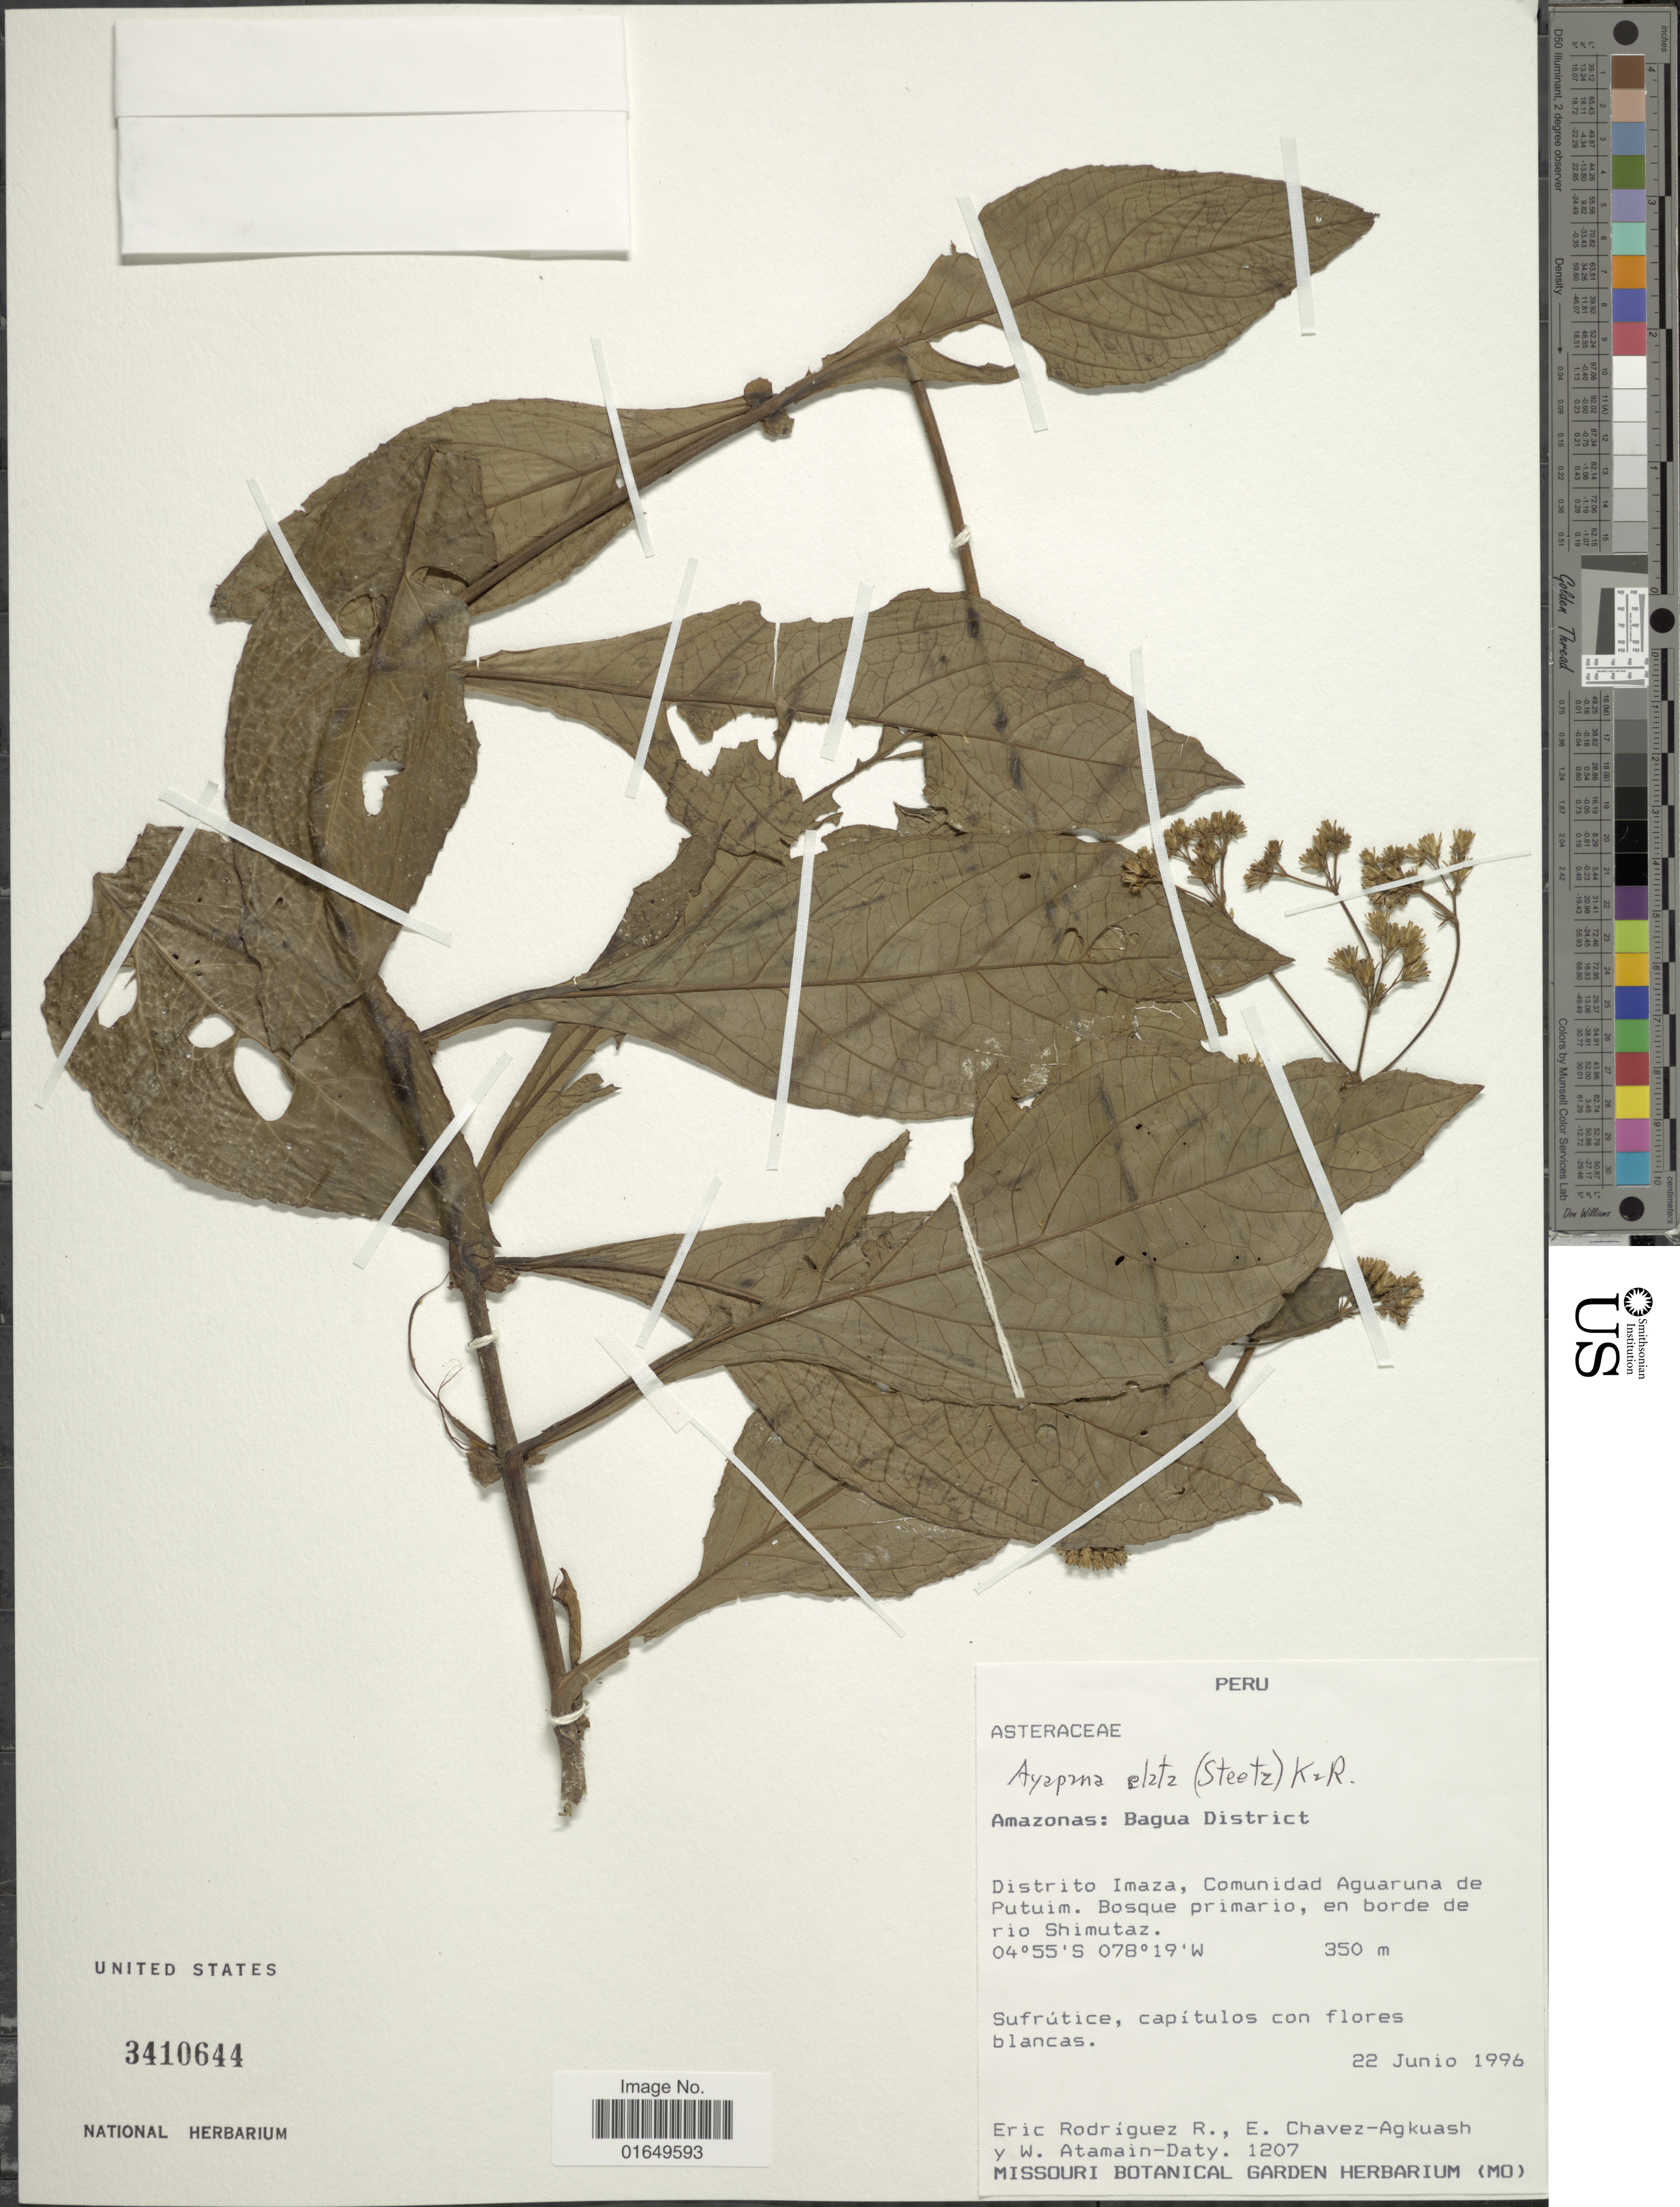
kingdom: Plantae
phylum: Tracheophyta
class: Magnoliopsida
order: Asterales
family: Asteraceae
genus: Ayapana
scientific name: Ayapana elata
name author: (Steetz) R.M. King & H. Rob.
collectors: E. F. Rodrignez R., E. Chavez-Agkuash & W. Atamain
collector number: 1207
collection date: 1996-06-22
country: Peru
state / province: Amazonas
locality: Bagua District. Distrito Imaza, Comunidad Aguaruna de Putuim. Bosque primario, en borde de rio Shimutaz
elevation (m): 350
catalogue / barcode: US 3410644